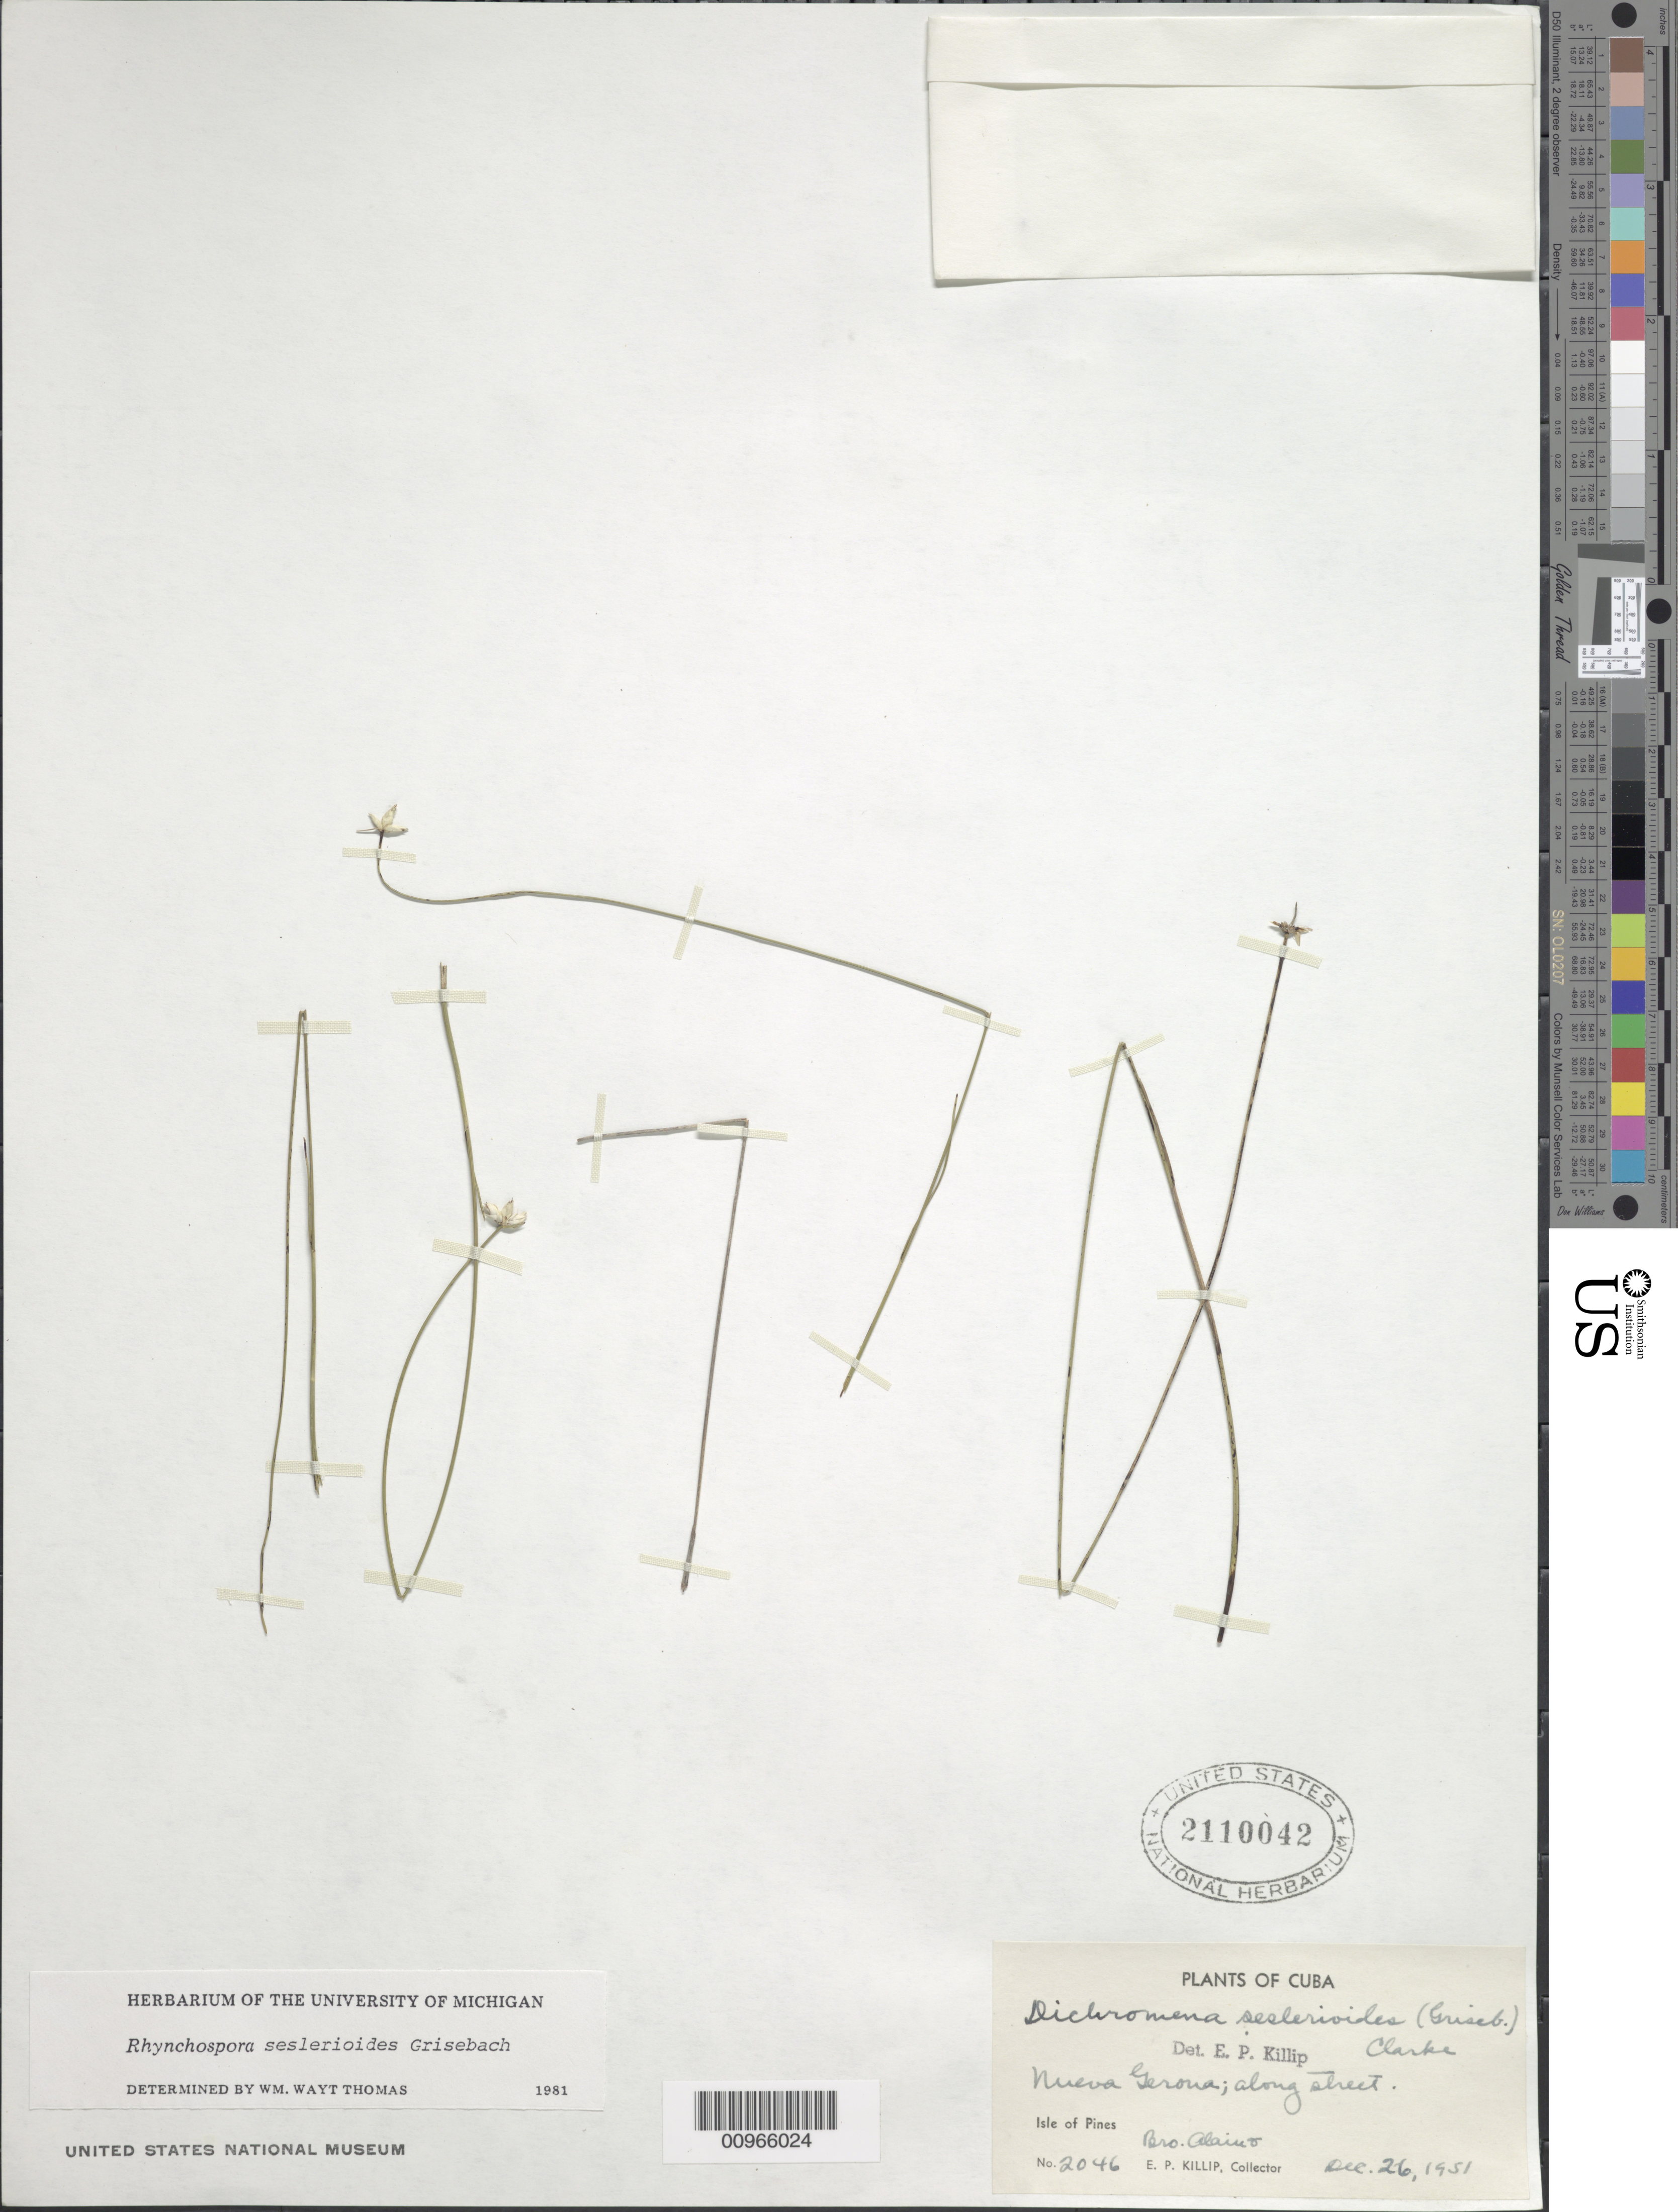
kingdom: Plantae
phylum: Tracheophyta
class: Liliopsida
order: Poales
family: Cyperaceae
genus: Rhynchospora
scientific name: Rhynchospora seslerioides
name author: Griseb.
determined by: Thomas, W. W.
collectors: E. P. Killip & A. H. Liogier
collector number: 2046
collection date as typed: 26 Dec 1951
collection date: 1951-12-26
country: Cuba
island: Isla de la Juventud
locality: Nueva Gerona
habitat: Along street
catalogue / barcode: US 2110042